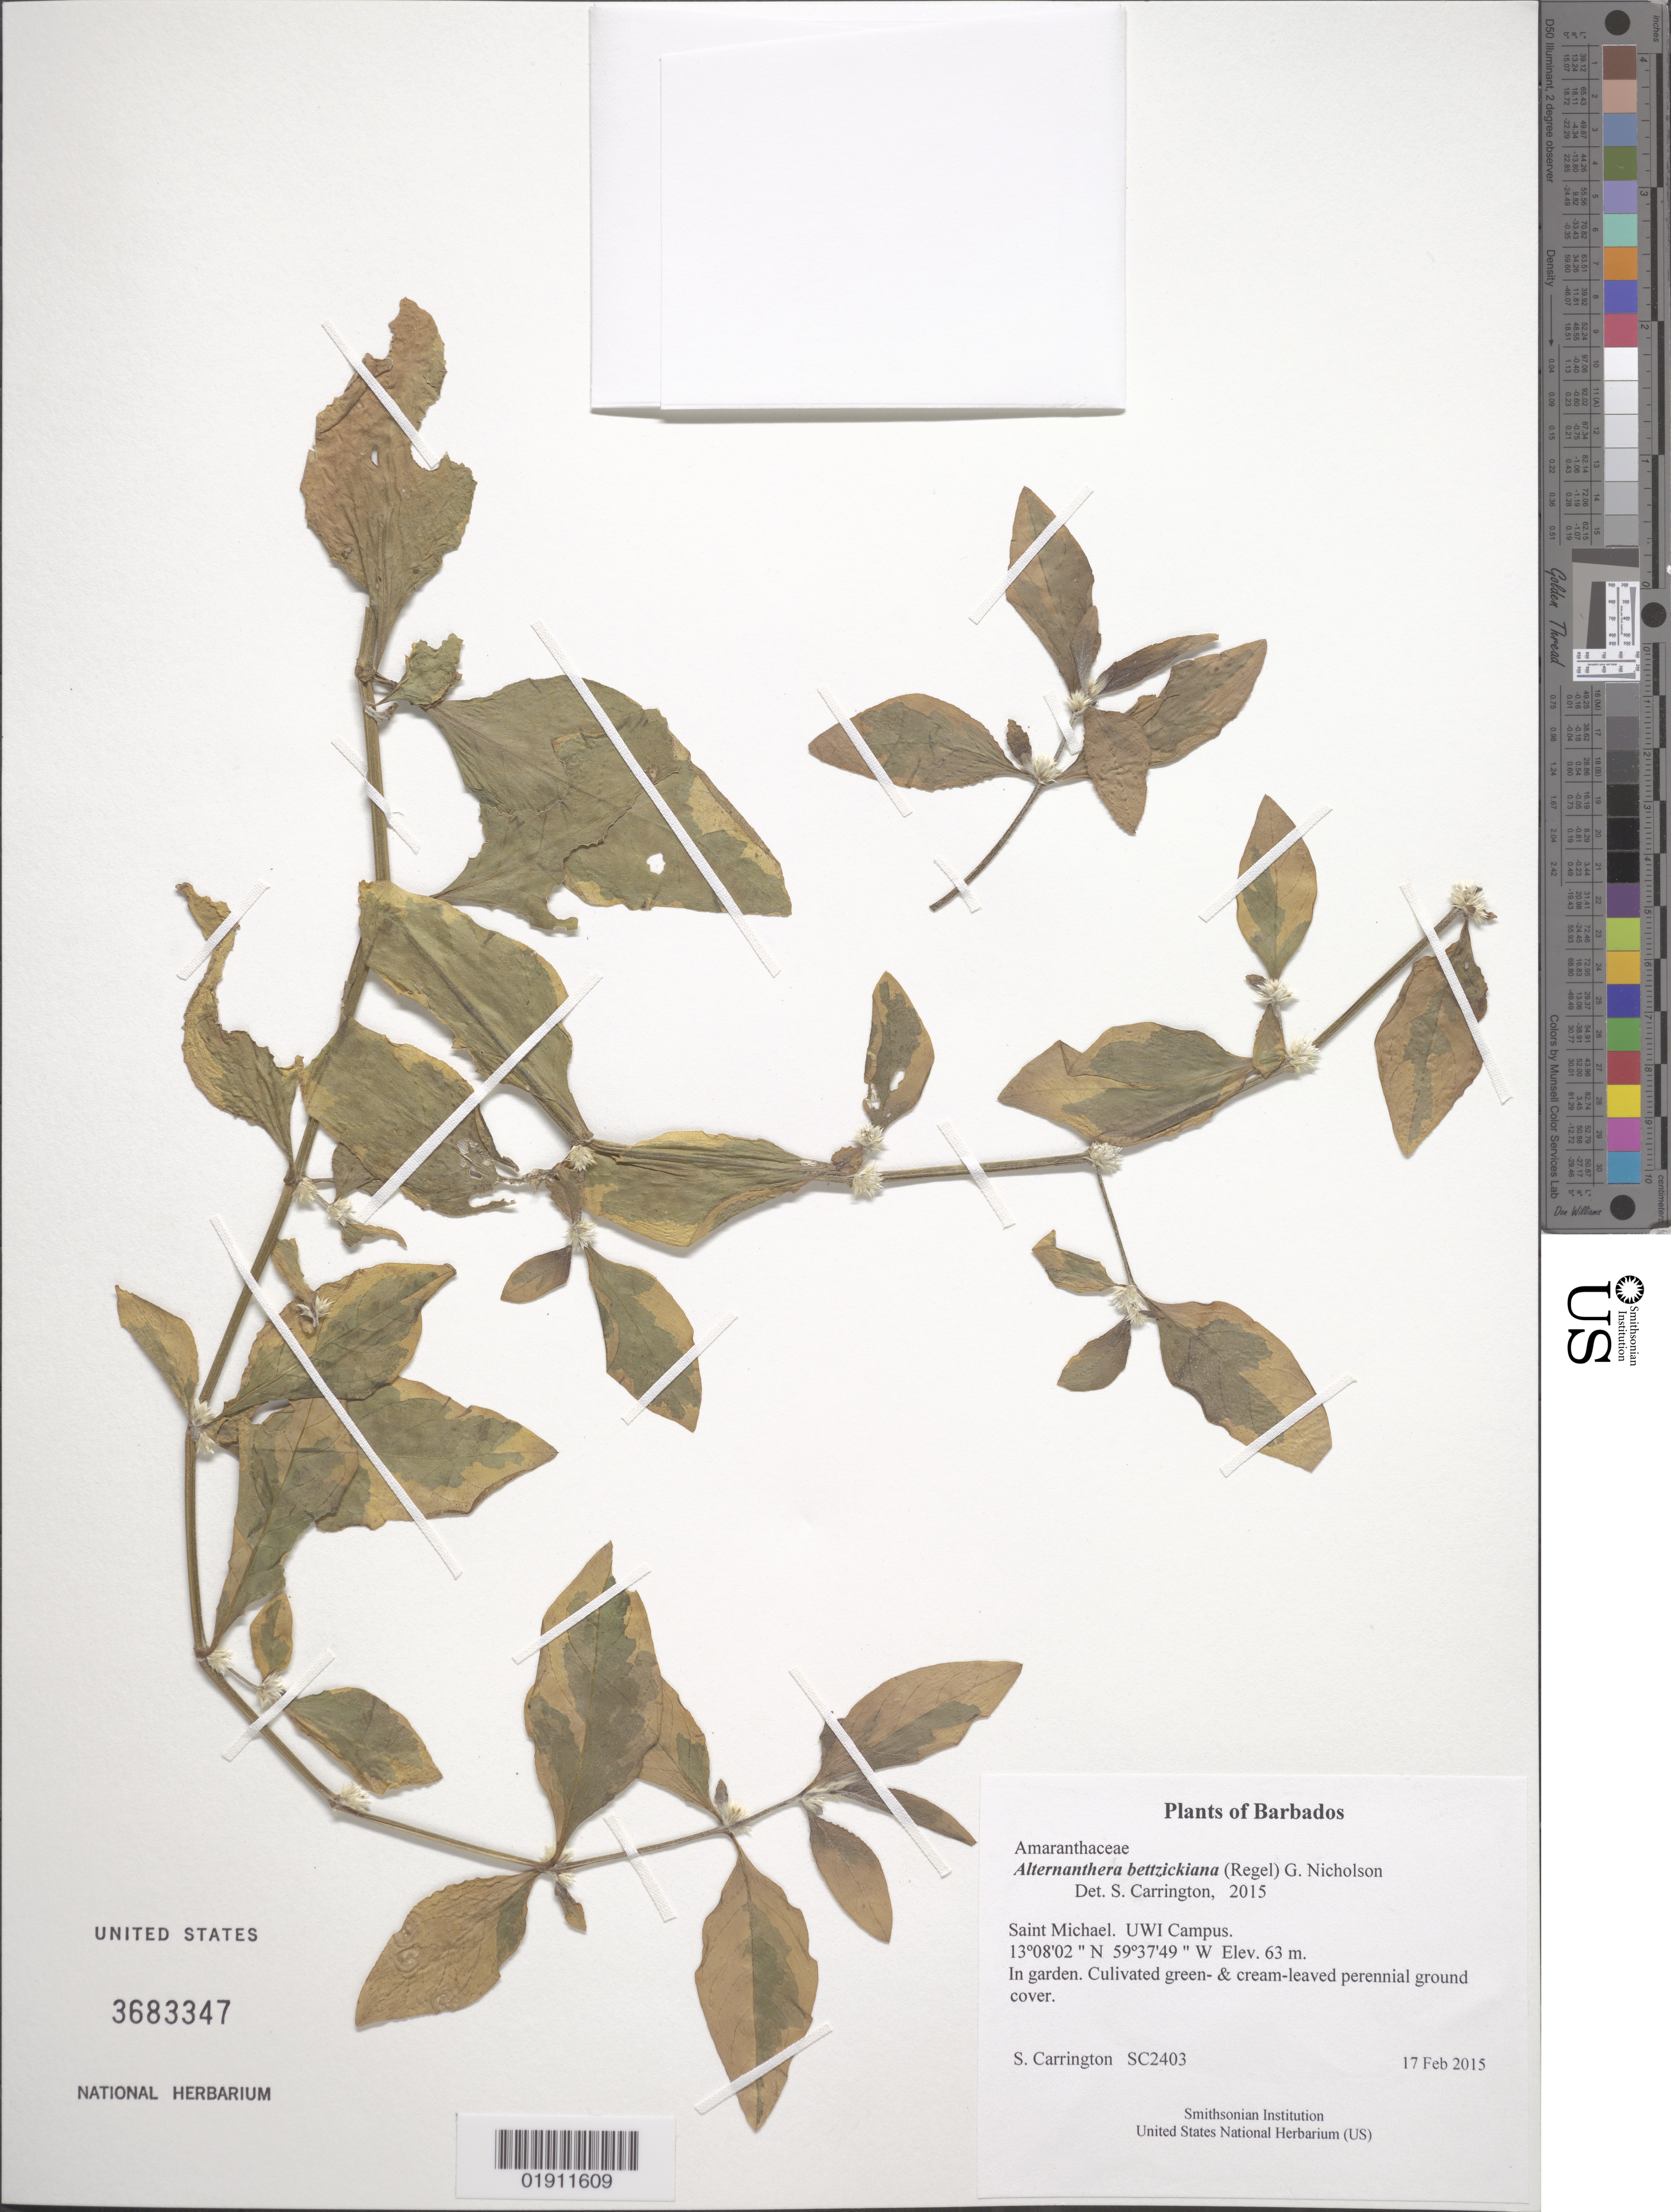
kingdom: Plantae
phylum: Tracheophyta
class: Magnoliopsida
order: Caryophyllales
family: Amaranthaceae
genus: Alternanthera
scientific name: Alternanthera bettzickiana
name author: (Regel) G. Nicholson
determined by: Carrington, C. M. S.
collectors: C. M. S. Carrington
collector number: SC2403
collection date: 2015-02-17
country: Barbados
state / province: Saint Michael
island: Barbados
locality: UWI Campus, St Michael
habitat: Garden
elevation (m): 63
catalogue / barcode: US 3683347